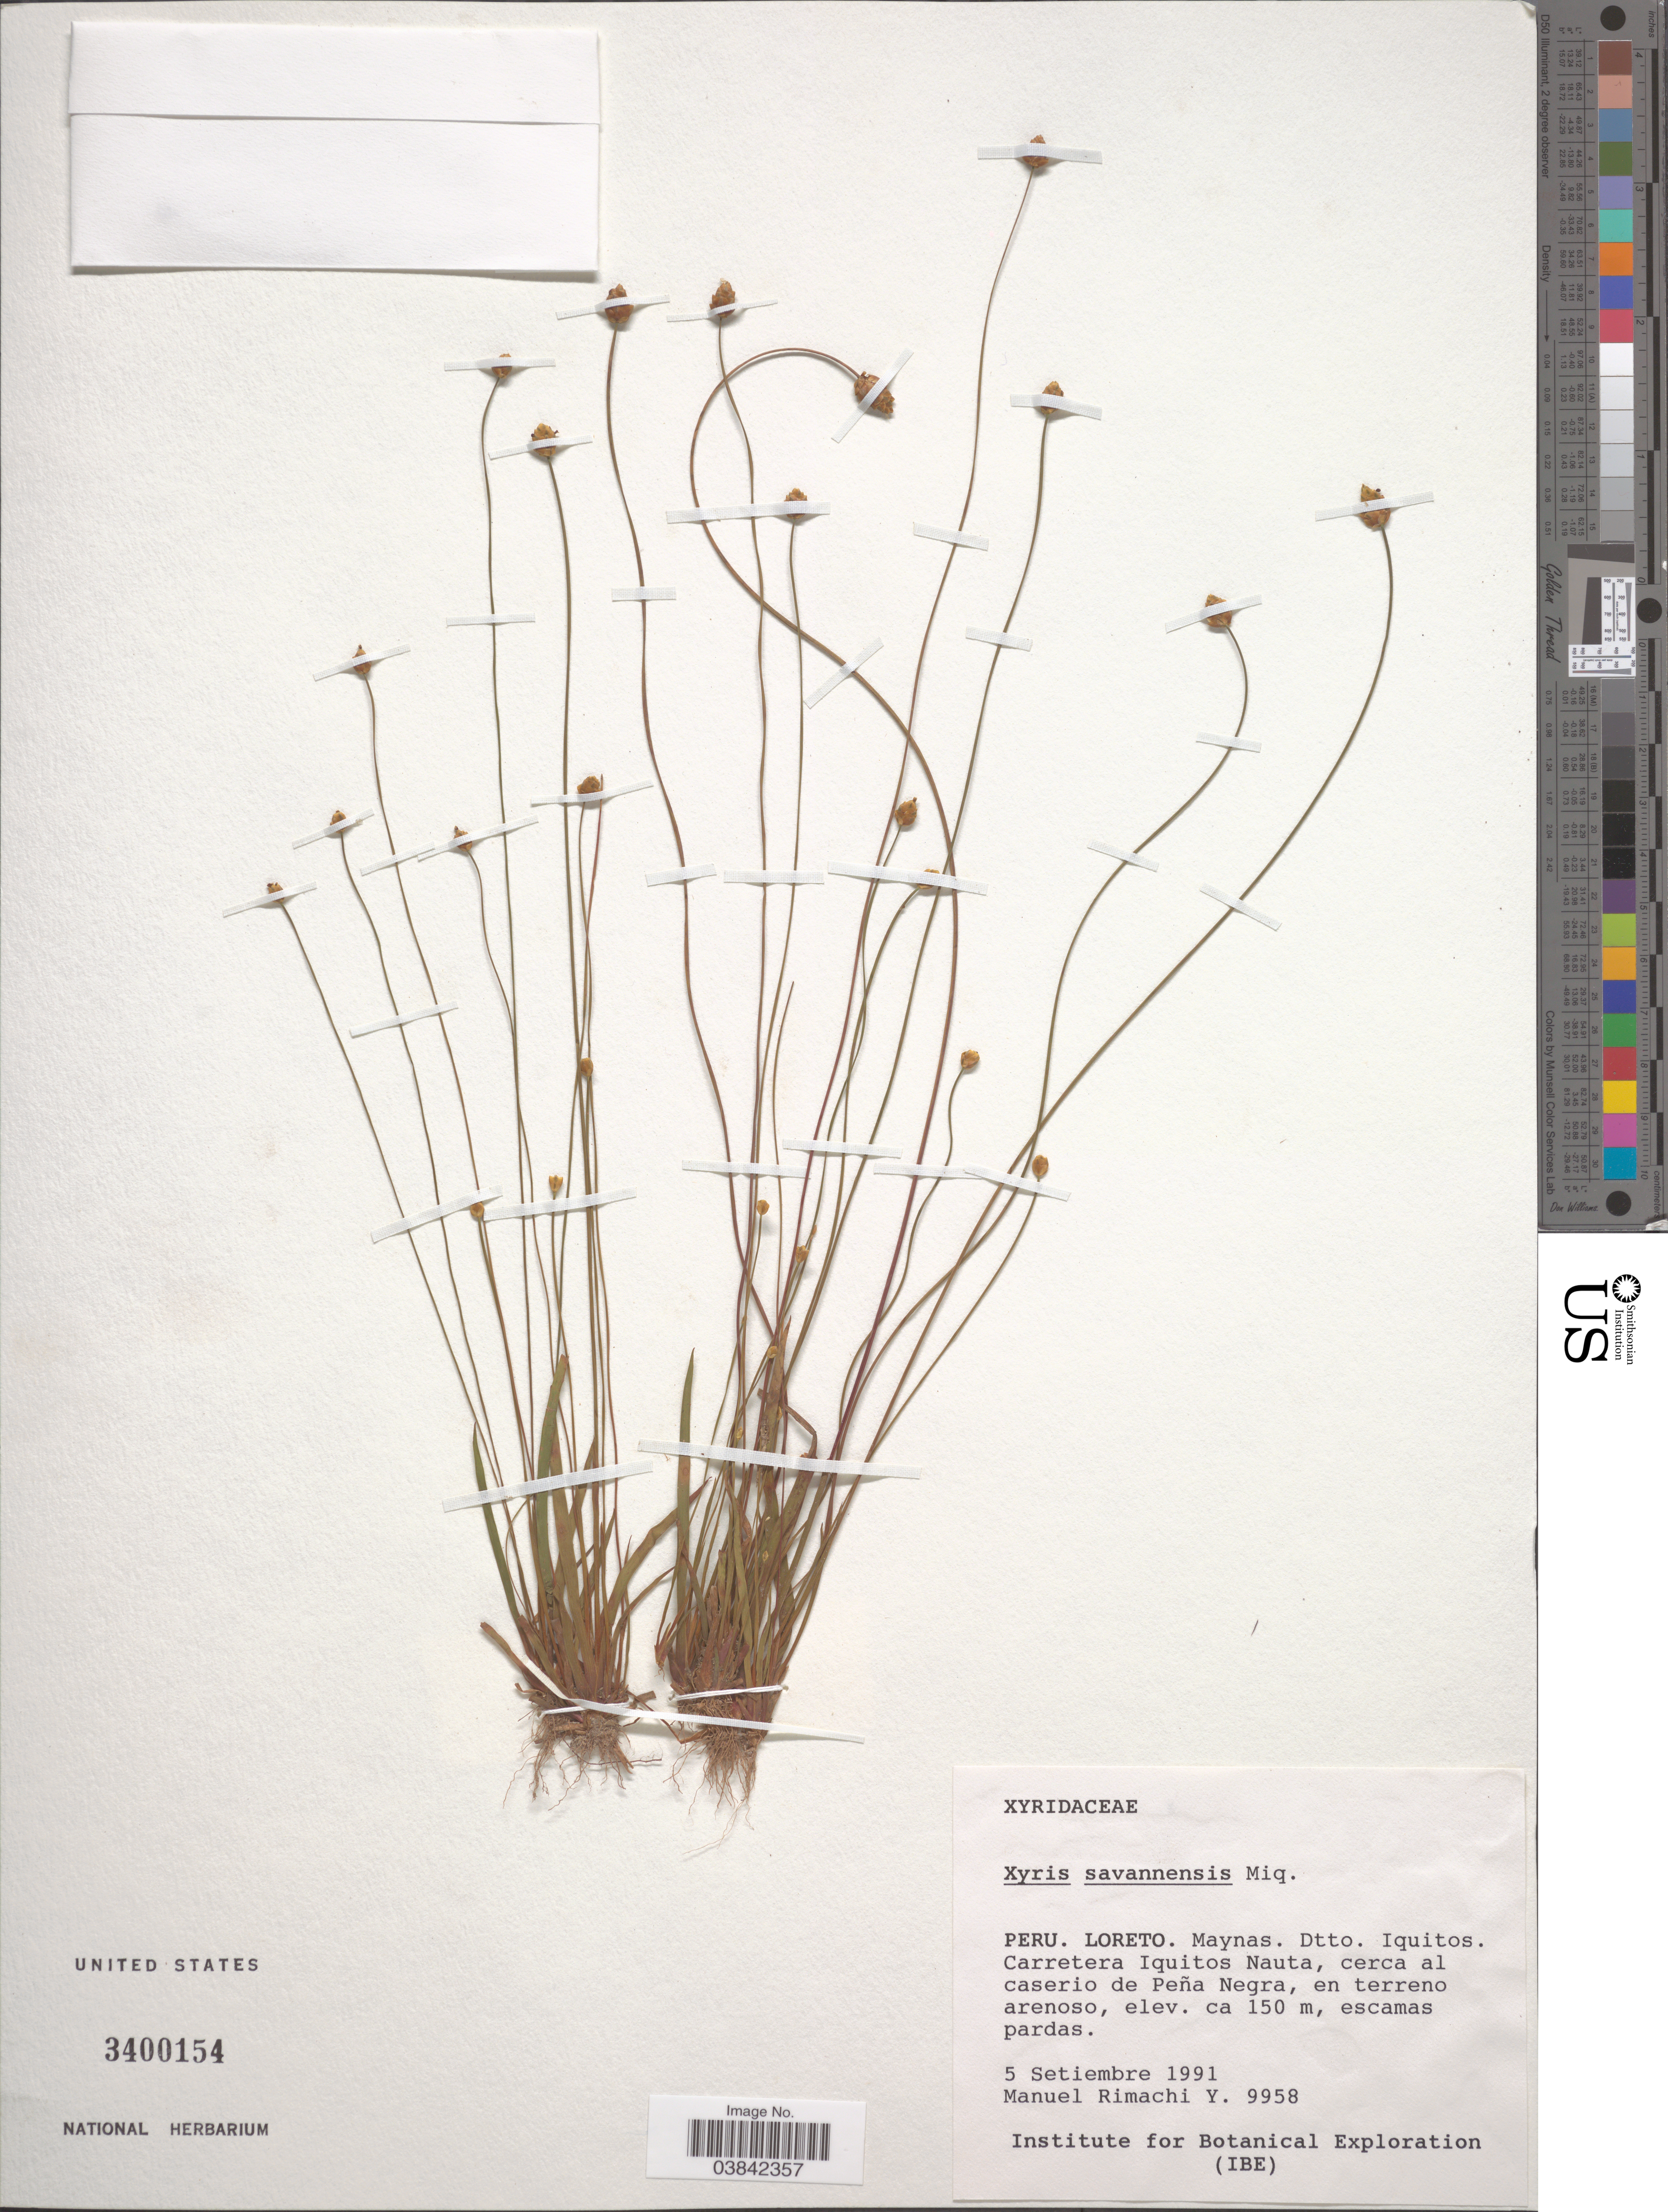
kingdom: Plantae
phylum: Tracheophyta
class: Liliopsida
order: Poales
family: Xyridaceae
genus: Xyris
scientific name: Xyris savanensis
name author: Miq.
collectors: M. Rimachi Y.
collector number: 9958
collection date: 1991-09-05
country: Peru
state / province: Loreto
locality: Maynas. Dtto. Iquitos. Carretera Iquitos Nauta, cerca al caserio de Peña Negra, en terreno arenoso.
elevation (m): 150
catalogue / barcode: US 3400154